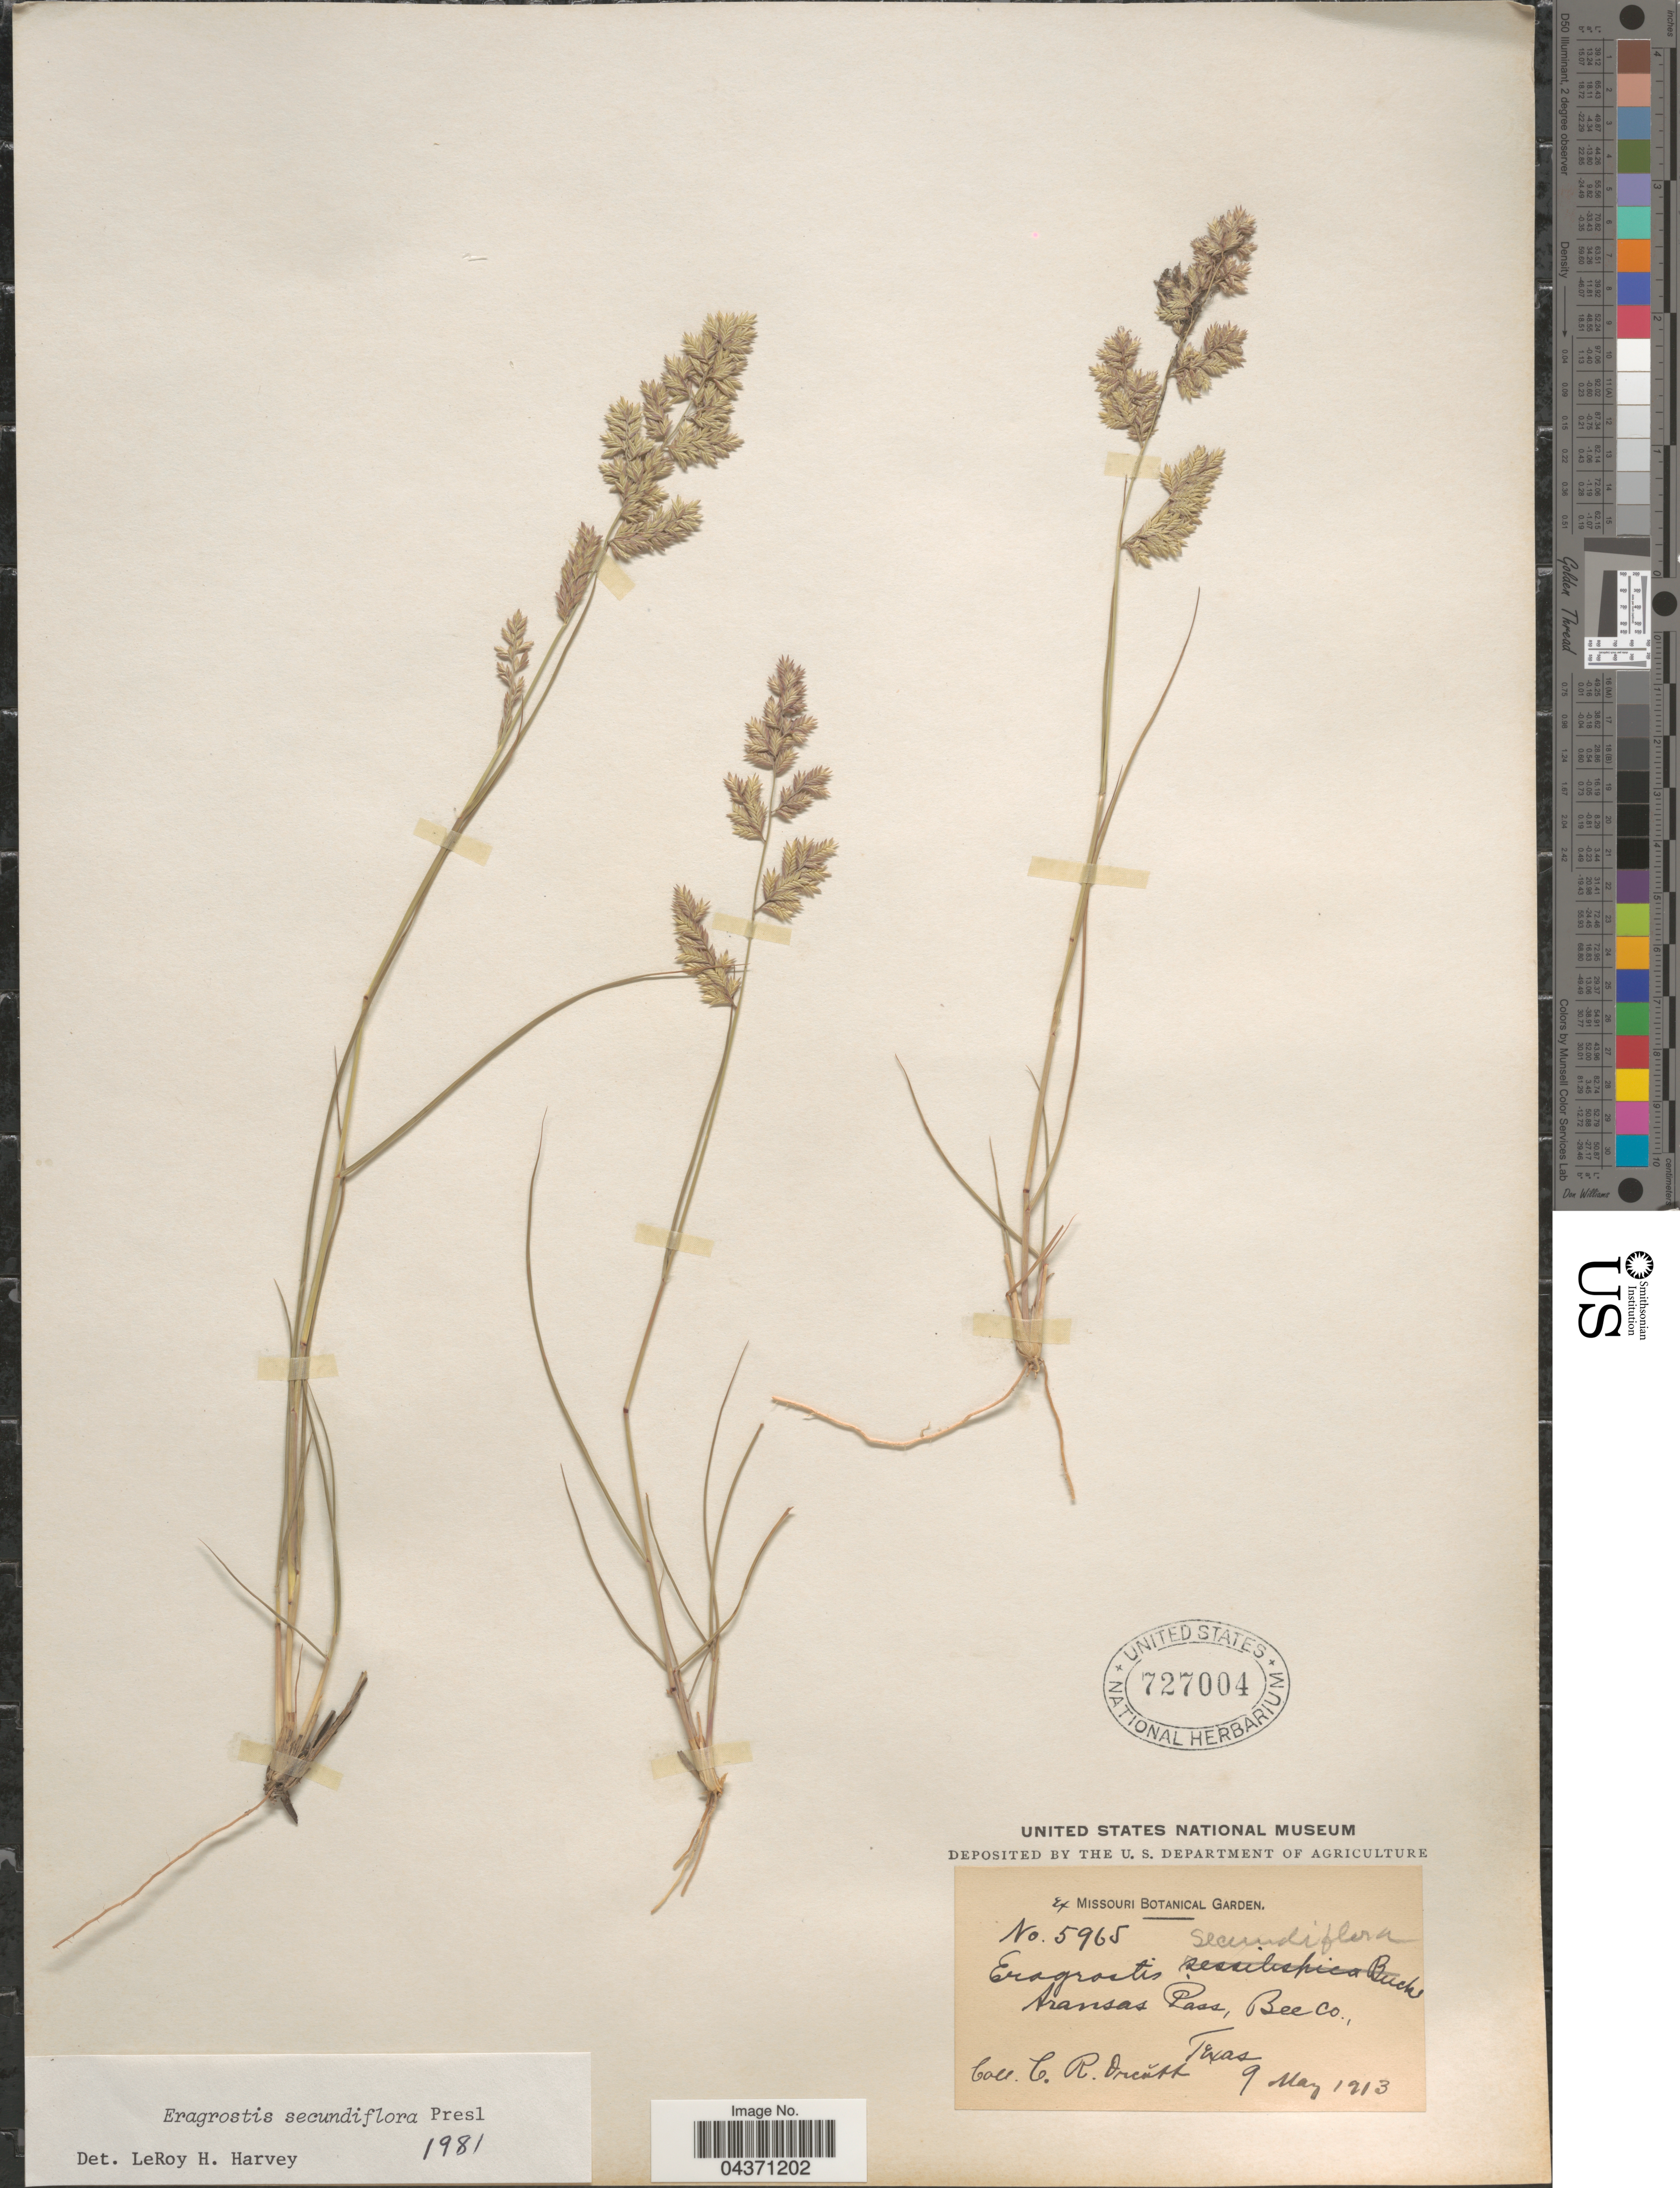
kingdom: Plantae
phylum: Tracheophyta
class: Liliopsida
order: Poales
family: Poaceae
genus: Eragrostis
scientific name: Eragrostis secundiflora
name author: J. Presl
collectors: C. R. Orcutt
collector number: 5965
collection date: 1913-05-09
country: United States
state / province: Texas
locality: Aransas Pass, Bee Co.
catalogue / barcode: US 727004